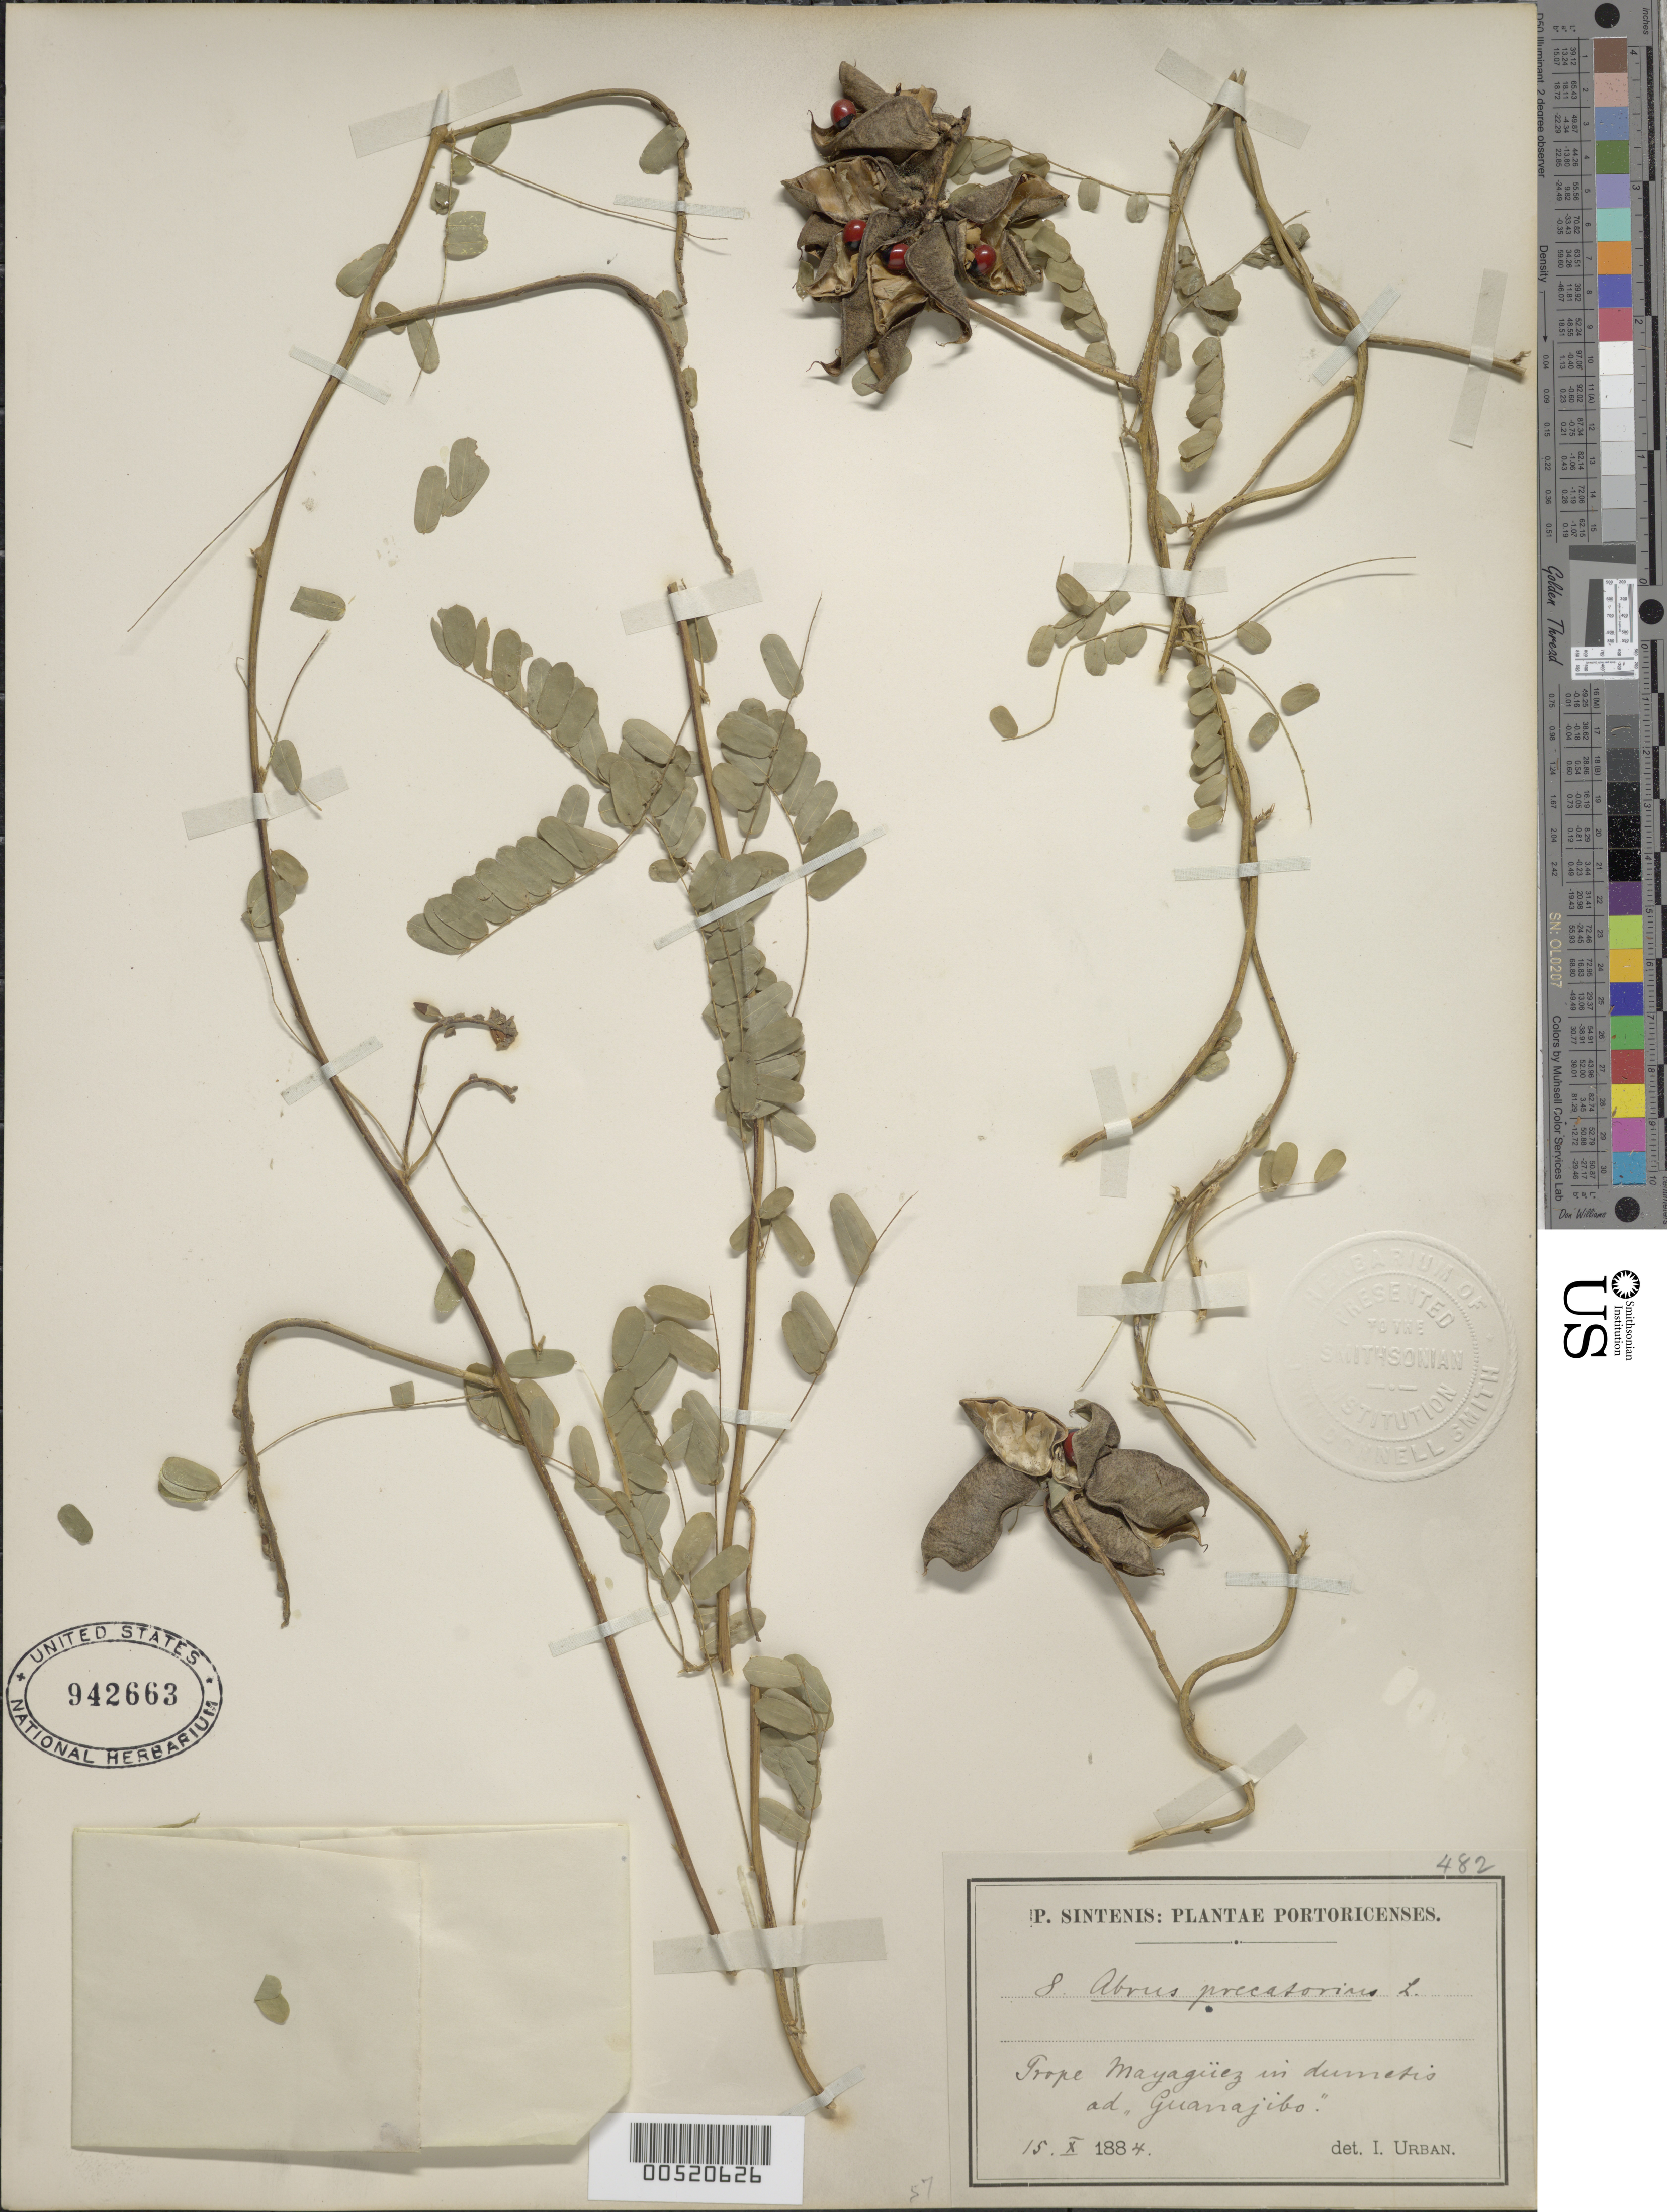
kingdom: Plantae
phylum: Tracheophyta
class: Magnoliopsida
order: Fabales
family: Fabaceae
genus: Abrus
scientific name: Abrus precatorius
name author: L.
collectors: P. Sintenis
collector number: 8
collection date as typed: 15 Oct 1884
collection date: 1884-10-15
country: Puerto Rico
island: Greater Antilles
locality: Prope Mayagüez. In dumetis ad "Guanajibo".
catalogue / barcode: US 942663